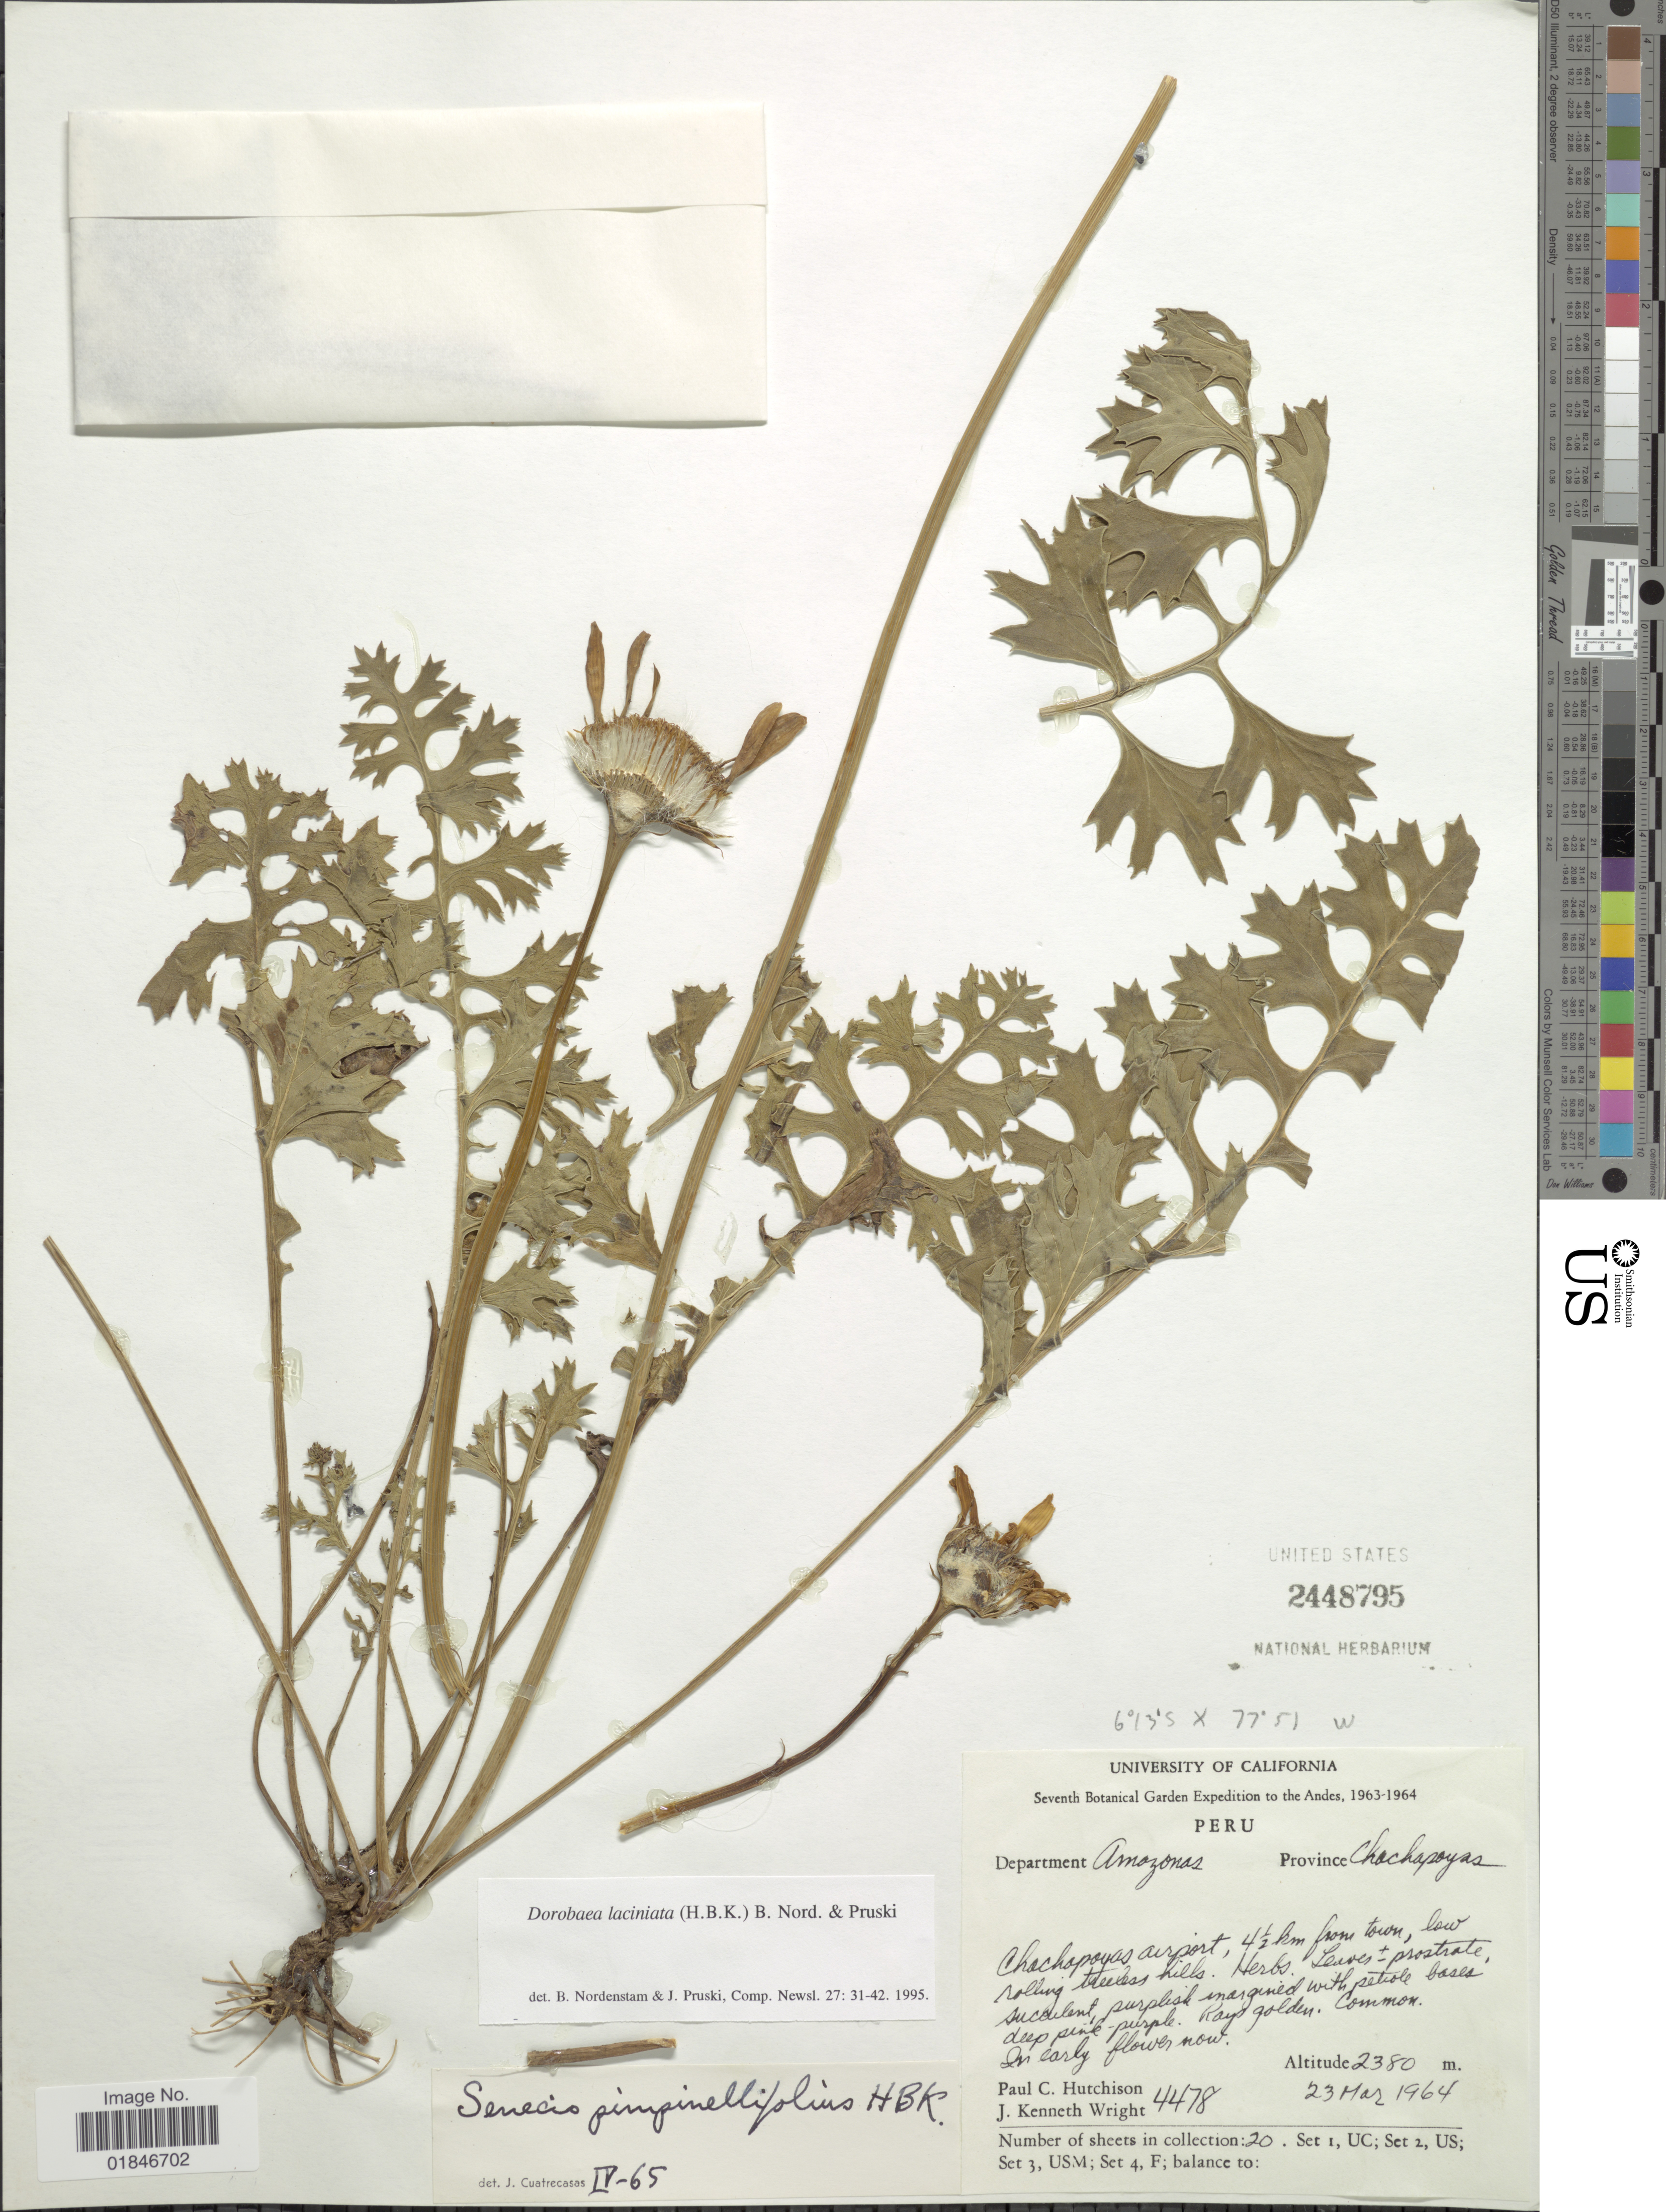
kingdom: Plantae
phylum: Tracheophyta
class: Magnoliopsida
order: Asterales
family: Asteraceae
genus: Dorobaea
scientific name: Dorobaea laciniata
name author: B. Nord. & Pruski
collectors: P. C. Hutchison & J. K. Wright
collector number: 4478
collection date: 1964-03-23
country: Peru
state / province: Amazonas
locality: Department Amazonas, Province Chachapoyas. Chachapoyas airport, 4½ km from town, low rolling treeless hills.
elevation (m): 2380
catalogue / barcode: US 2448795